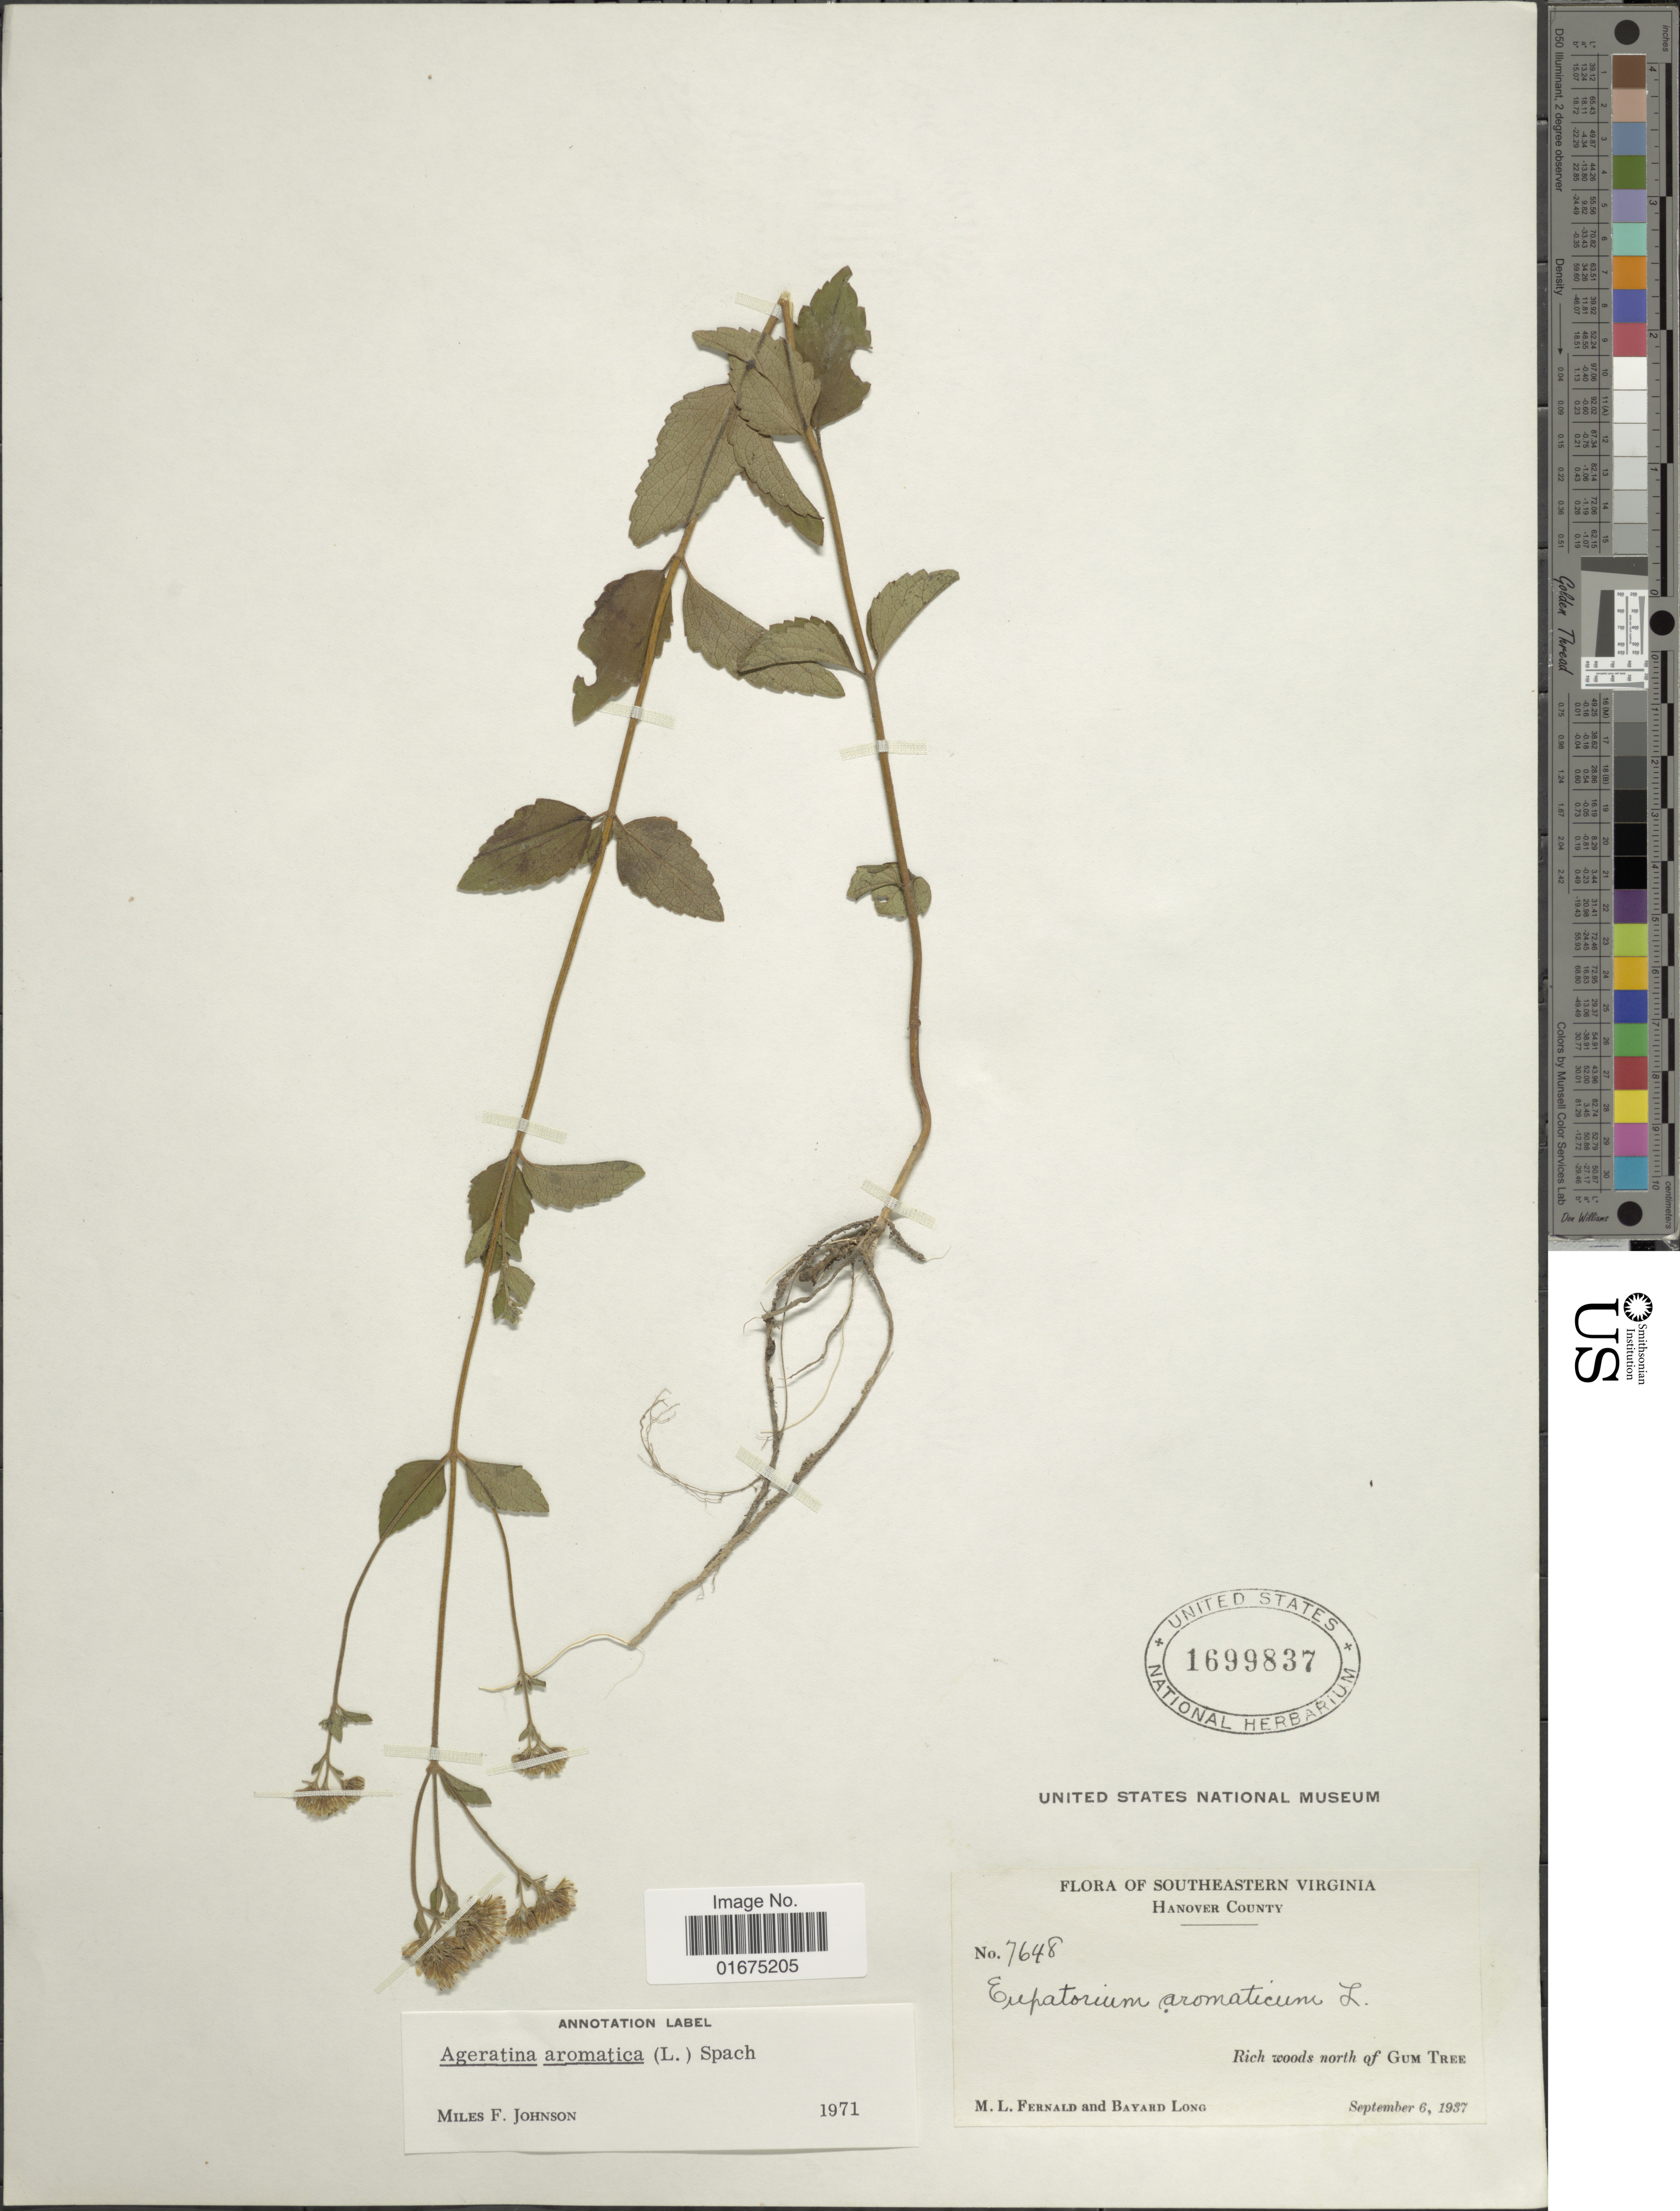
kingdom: Plantae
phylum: Tracheophyta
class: Magnoliopsida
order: Asterales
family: Asteraceae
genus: Ageratina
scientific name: Ageratina aromatica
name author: (L.) Spach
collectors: M. L. Fernald & B. Long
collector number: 7648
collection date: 1937-09-06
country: United States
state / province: Virginia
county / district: Hanover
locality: Southeastern Virginia, Hanover County, Rich woods north of Gum Tree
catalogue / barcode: US 1699837